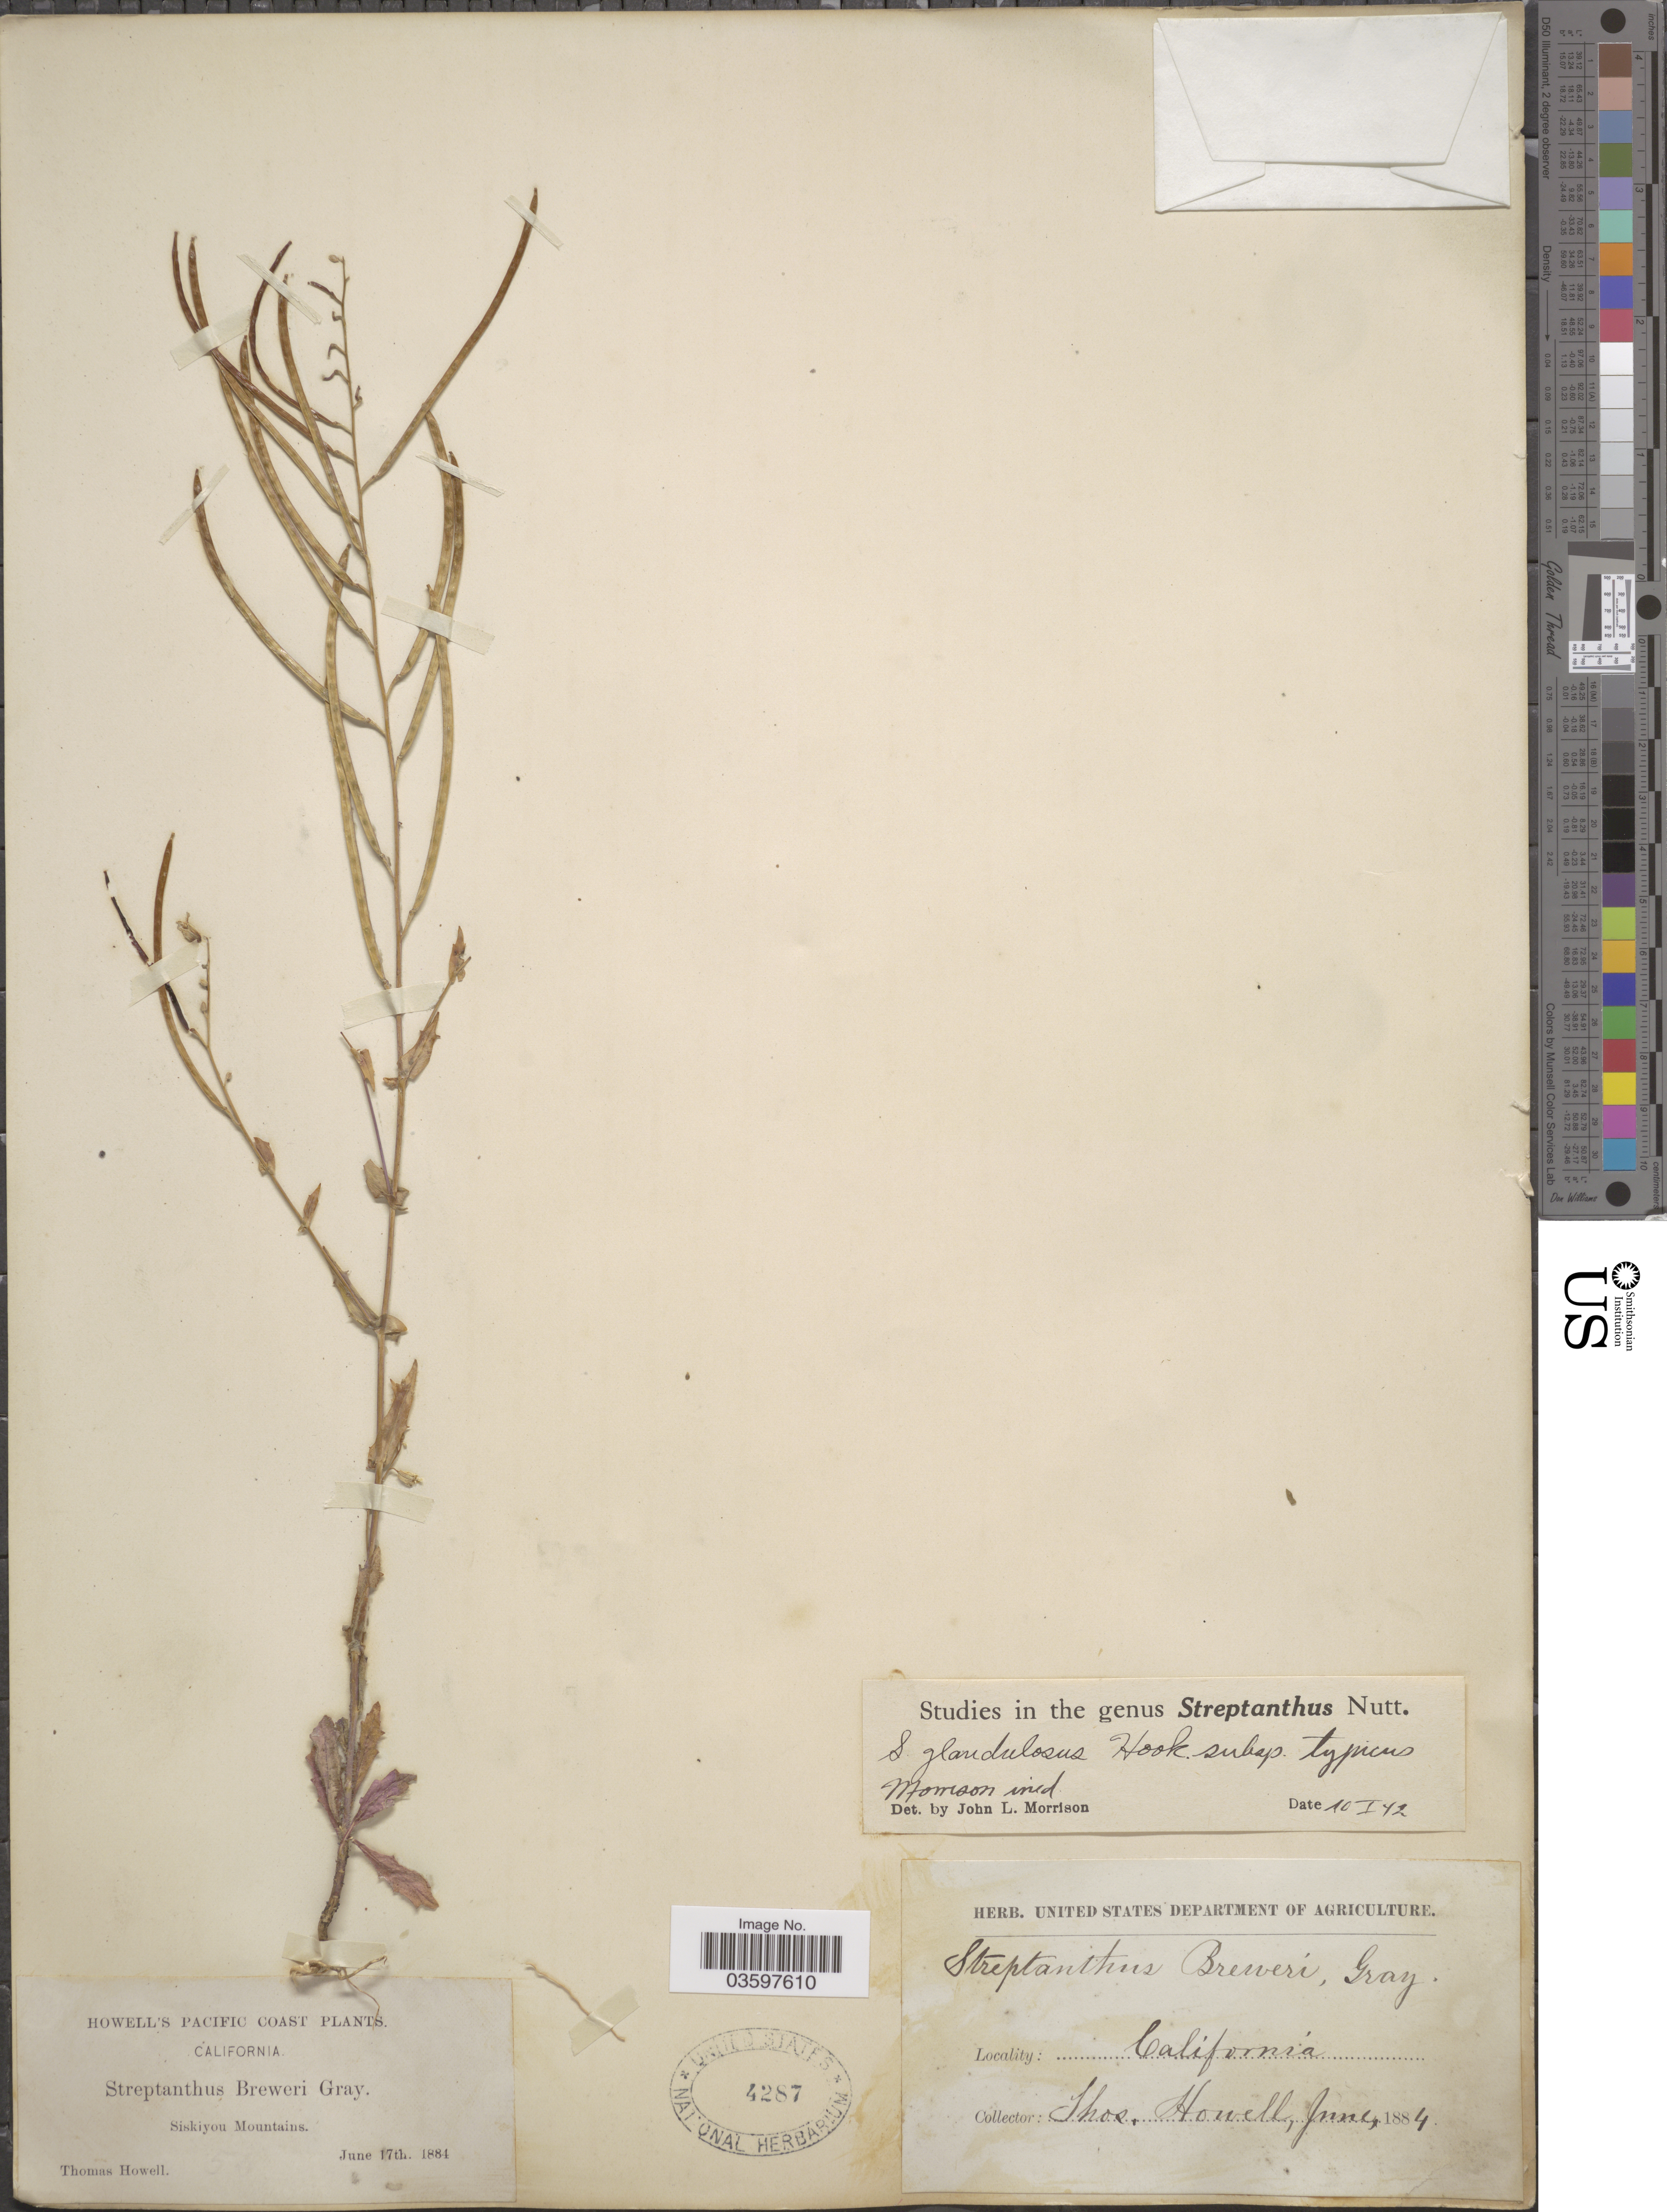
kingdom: Plantae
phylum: Tracheophyta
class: Magnoliopsida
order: Brassicales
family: Brassicaceae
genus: Streptanthus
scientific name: Streptanthus glandulosus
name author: Hook.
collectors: T. Howell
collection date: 1884-06-17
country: United States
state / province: California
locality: Howell's Pacific Coast. Siskiyou Mountains.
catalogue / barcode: US 4287